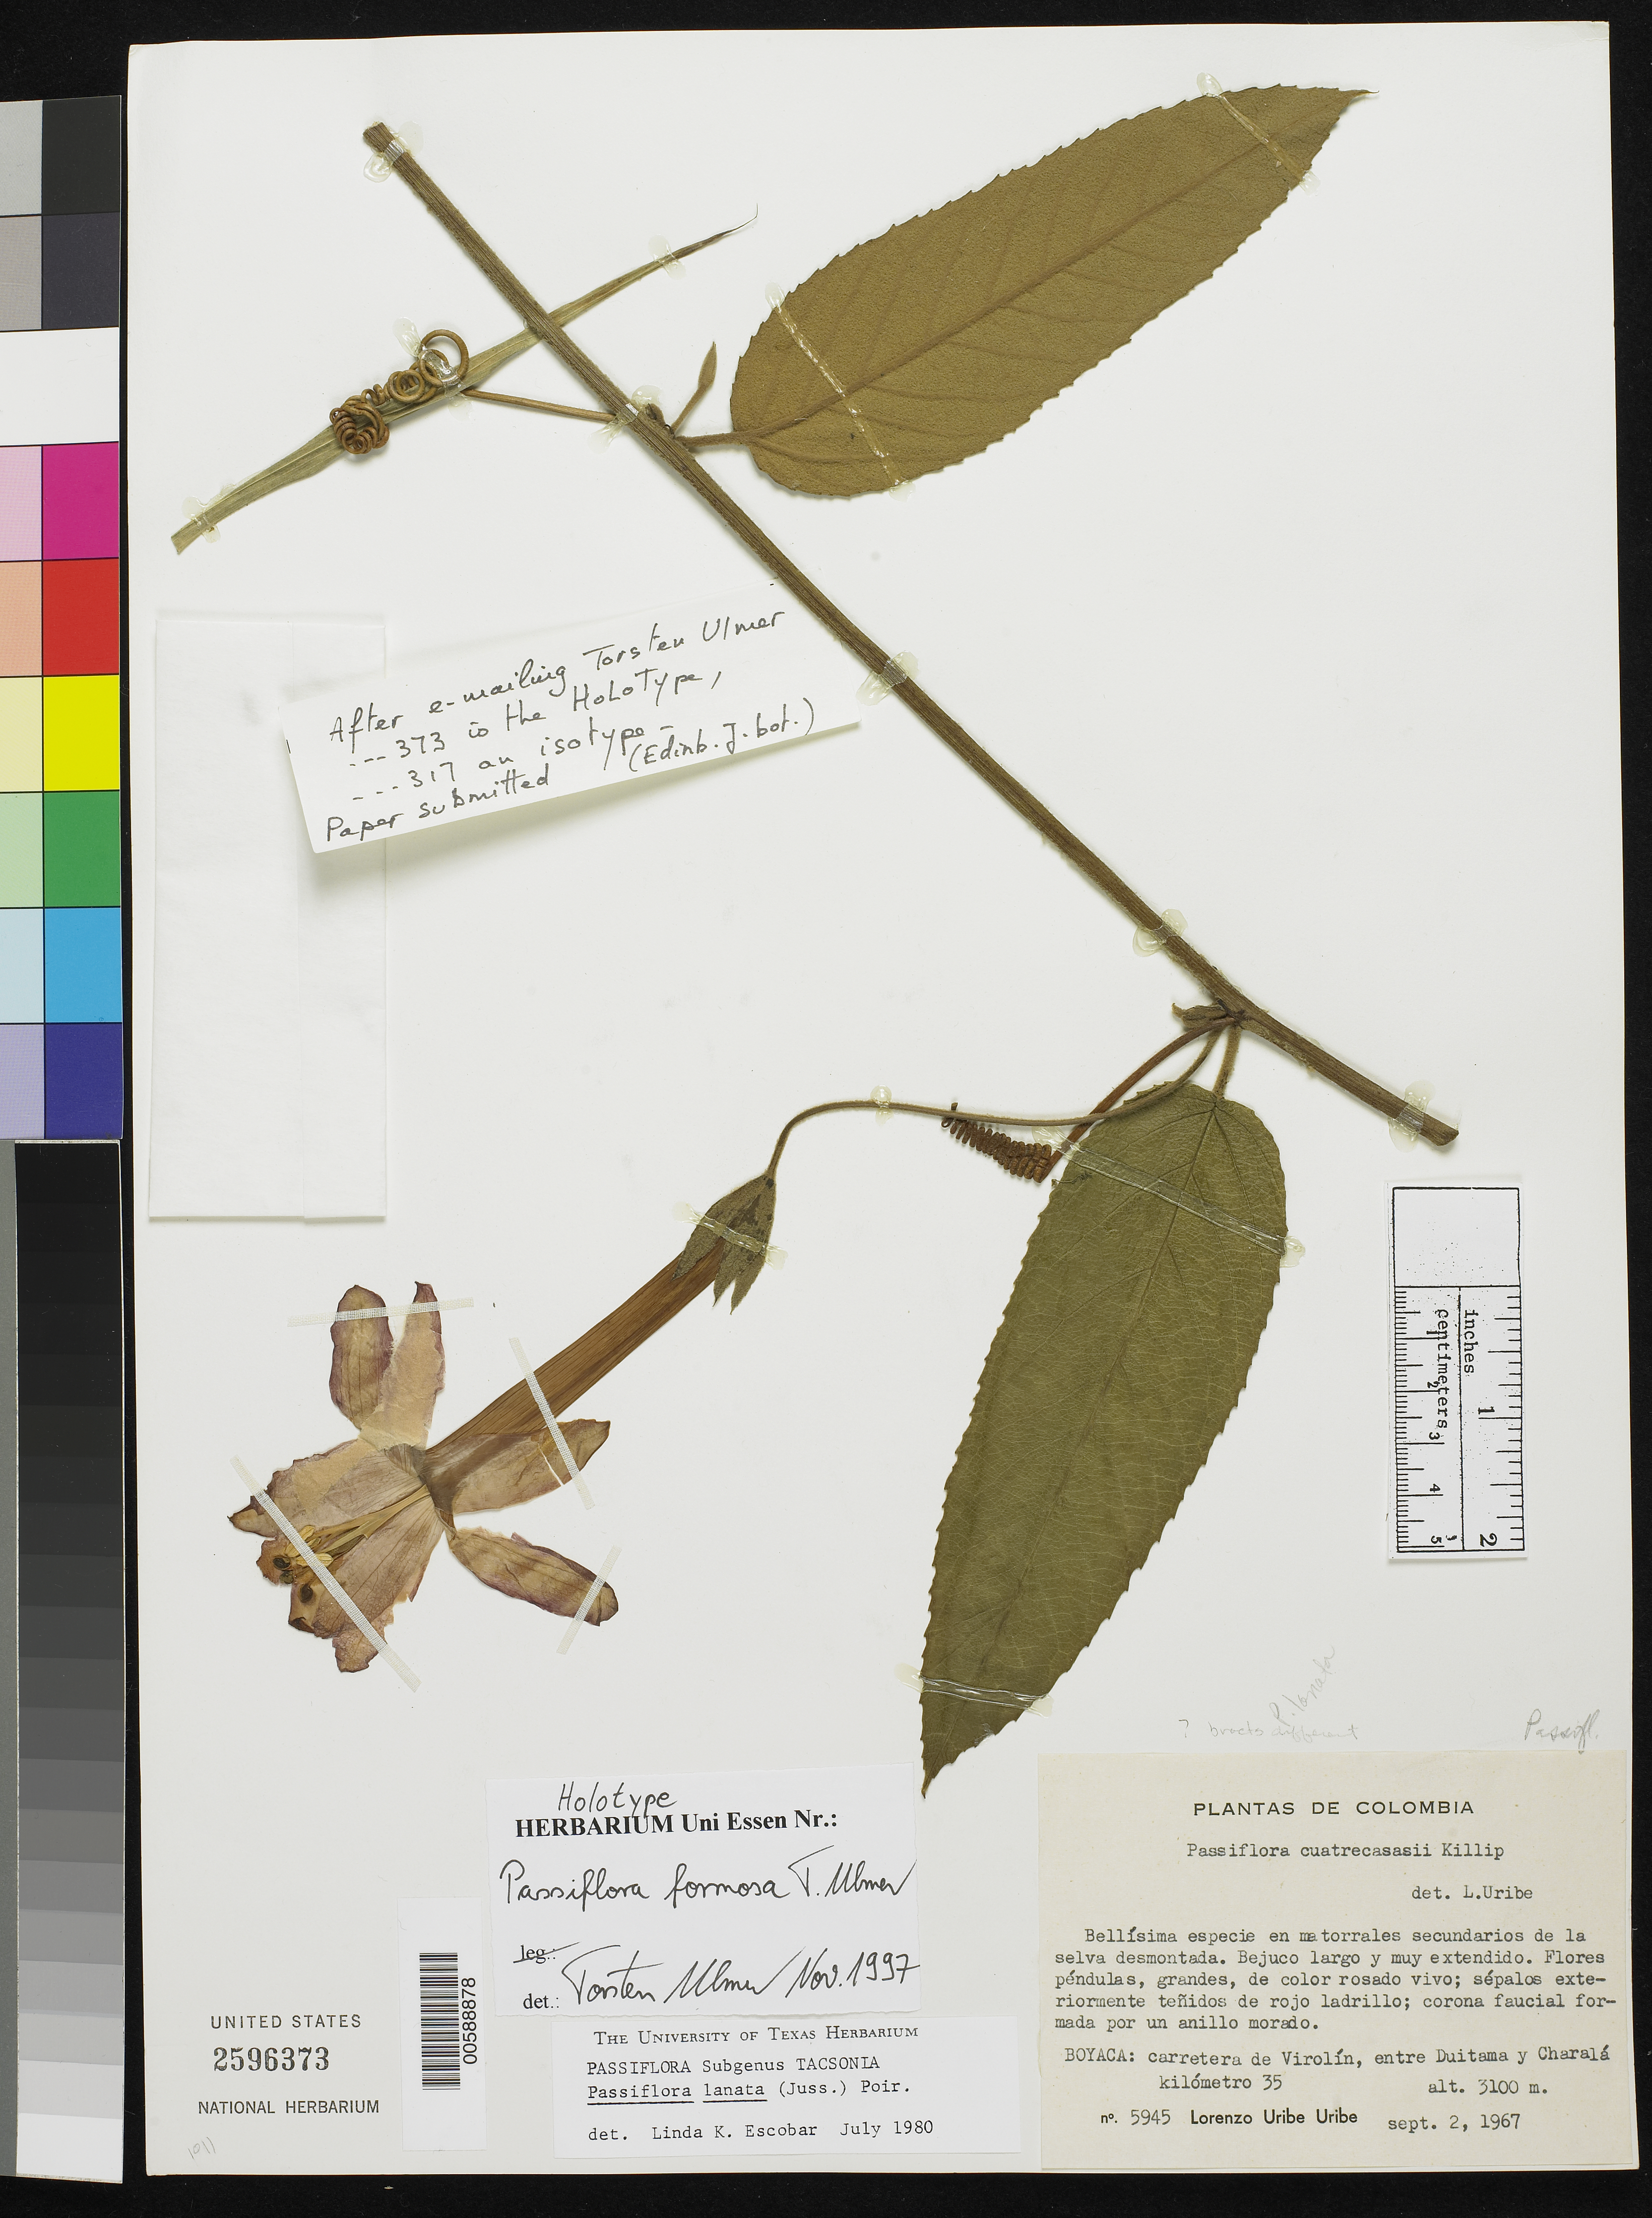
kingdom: Plantae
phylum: Tracheophyta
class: Magnoliopsida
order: Malpighiales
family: Passifloraceae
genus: Passiflora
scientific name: Passiflora formosa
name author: Ulmer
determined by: Ulmer, T.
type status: Holotype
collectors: L. Uribe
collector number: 5945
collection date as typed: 02 Sep 1967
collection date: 1967-09-02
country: Colombia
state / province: Boyacá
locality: Carretera de Virolín, entre Duitama y Charalá kilómetro 35.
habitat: Matorrales secundarios de la selva desmontada.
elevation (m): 3100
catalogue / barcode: US 2596373